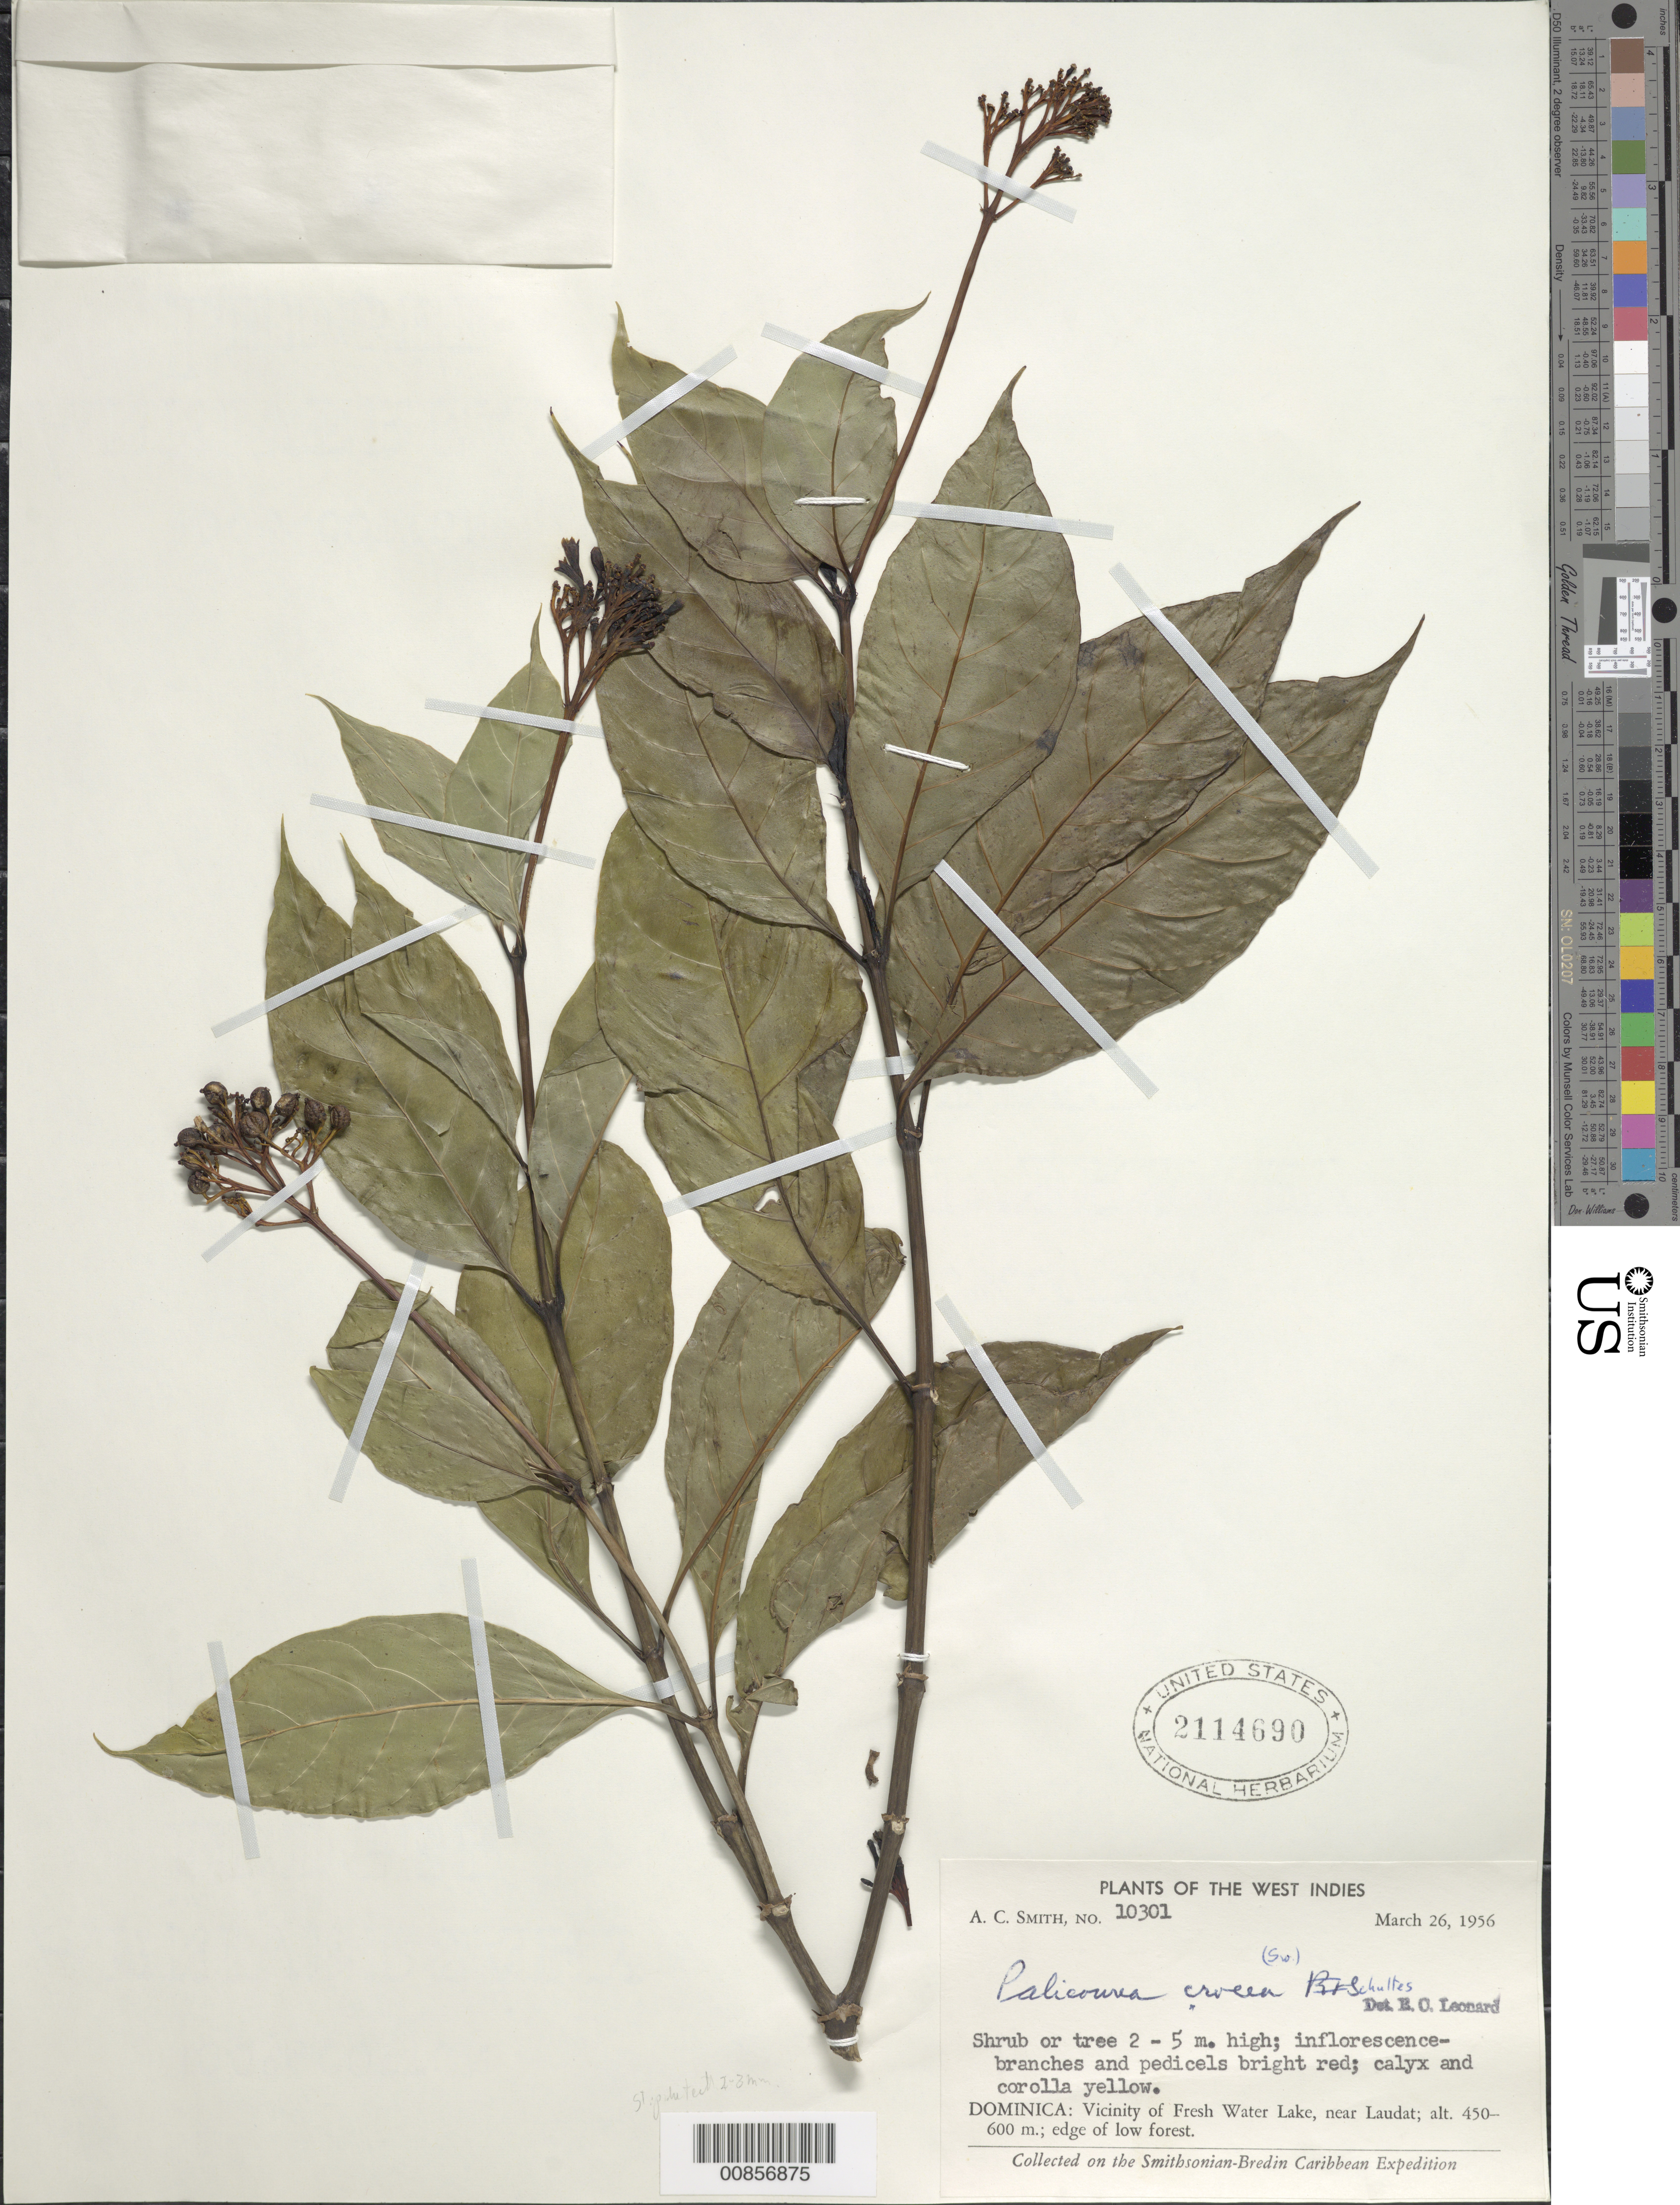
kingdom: Plantae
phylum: Tracheophyta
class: Magnoliopsida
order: Gentianales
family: Rubiaceae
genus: Palicourea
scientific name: Palicourea crocea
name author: (Sw.) Schult.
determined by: Leonard, Emery C., (US)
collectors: A. C. Smith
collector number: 10301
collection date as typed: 26 Mar 1956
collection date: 1956-03-26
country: Dominica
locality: Vicinity of Fresh Water Lake, near Laudat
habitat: Edge of low forest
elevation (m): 450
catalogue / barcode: US 2114690